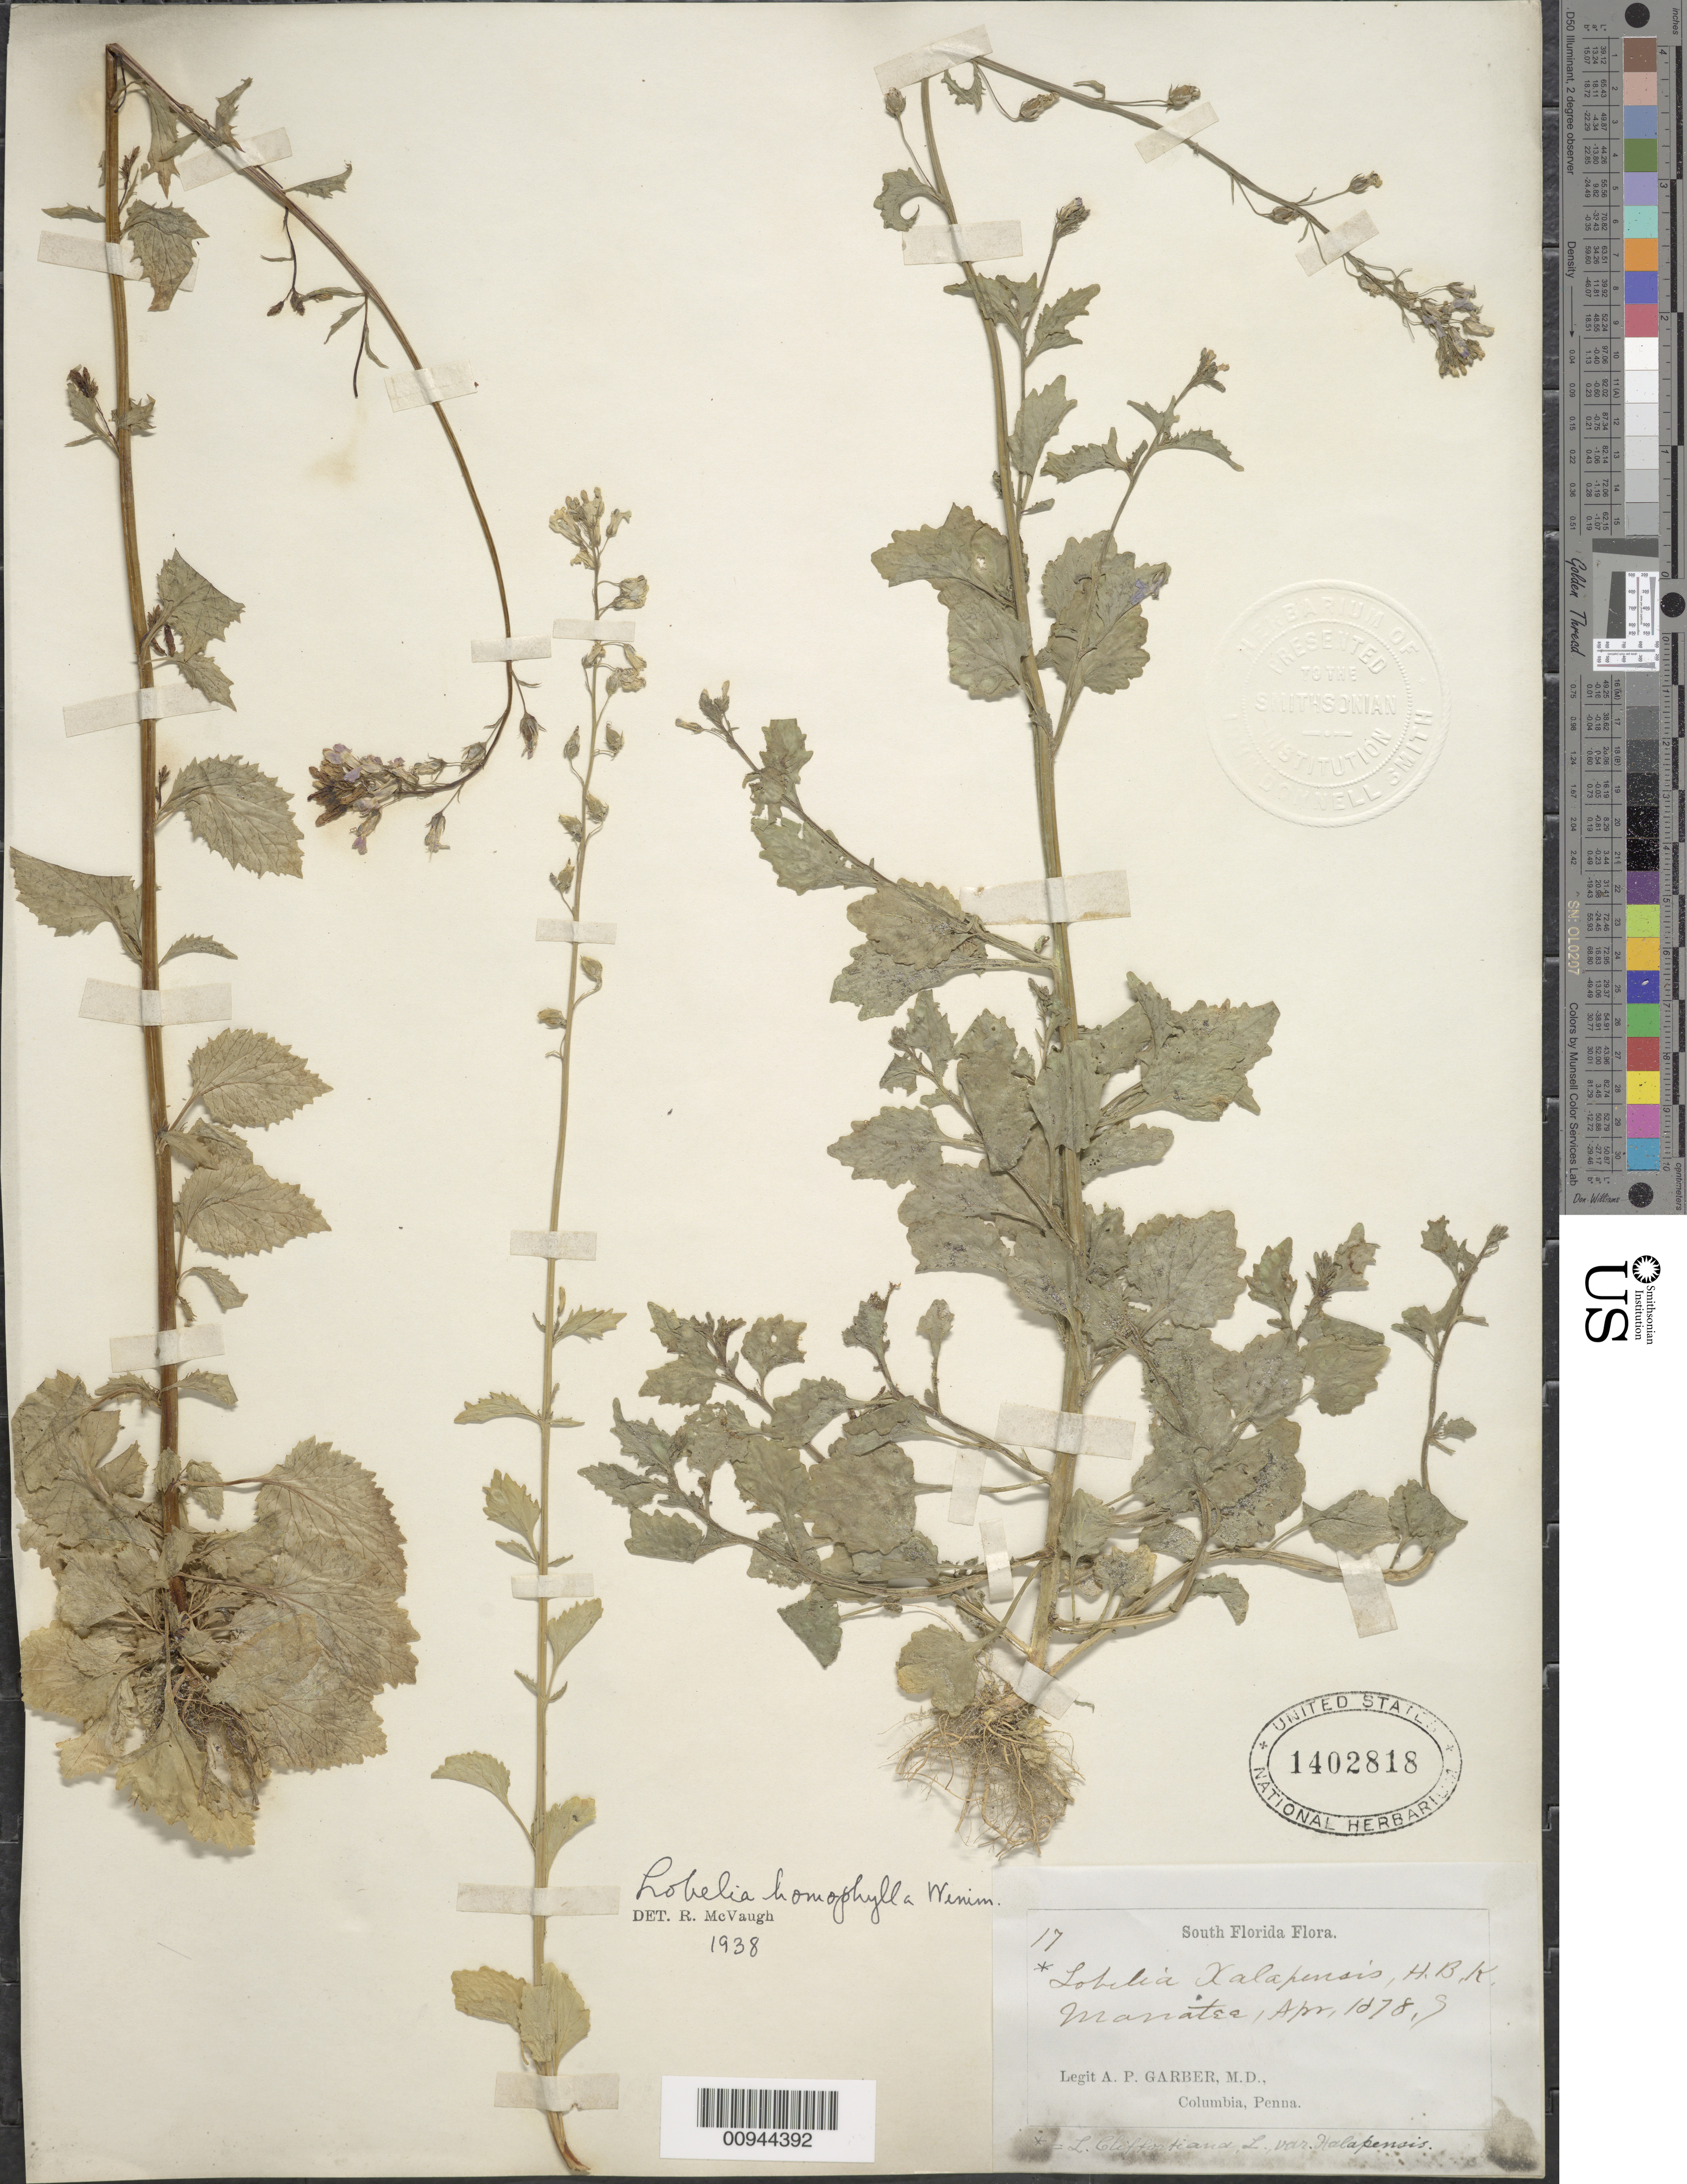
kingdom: Plantae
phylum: Tracheophyta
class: Magnoliopsida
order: Asterales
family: Campanulaceae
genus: Lobelia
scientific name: Lobelia homophylla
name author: E. Wimm.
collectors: A. P. Garber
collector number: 17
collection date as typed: Apr 1878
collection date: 1878-04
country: United States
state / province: Florida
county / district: Manatee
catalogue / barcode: US 1402818